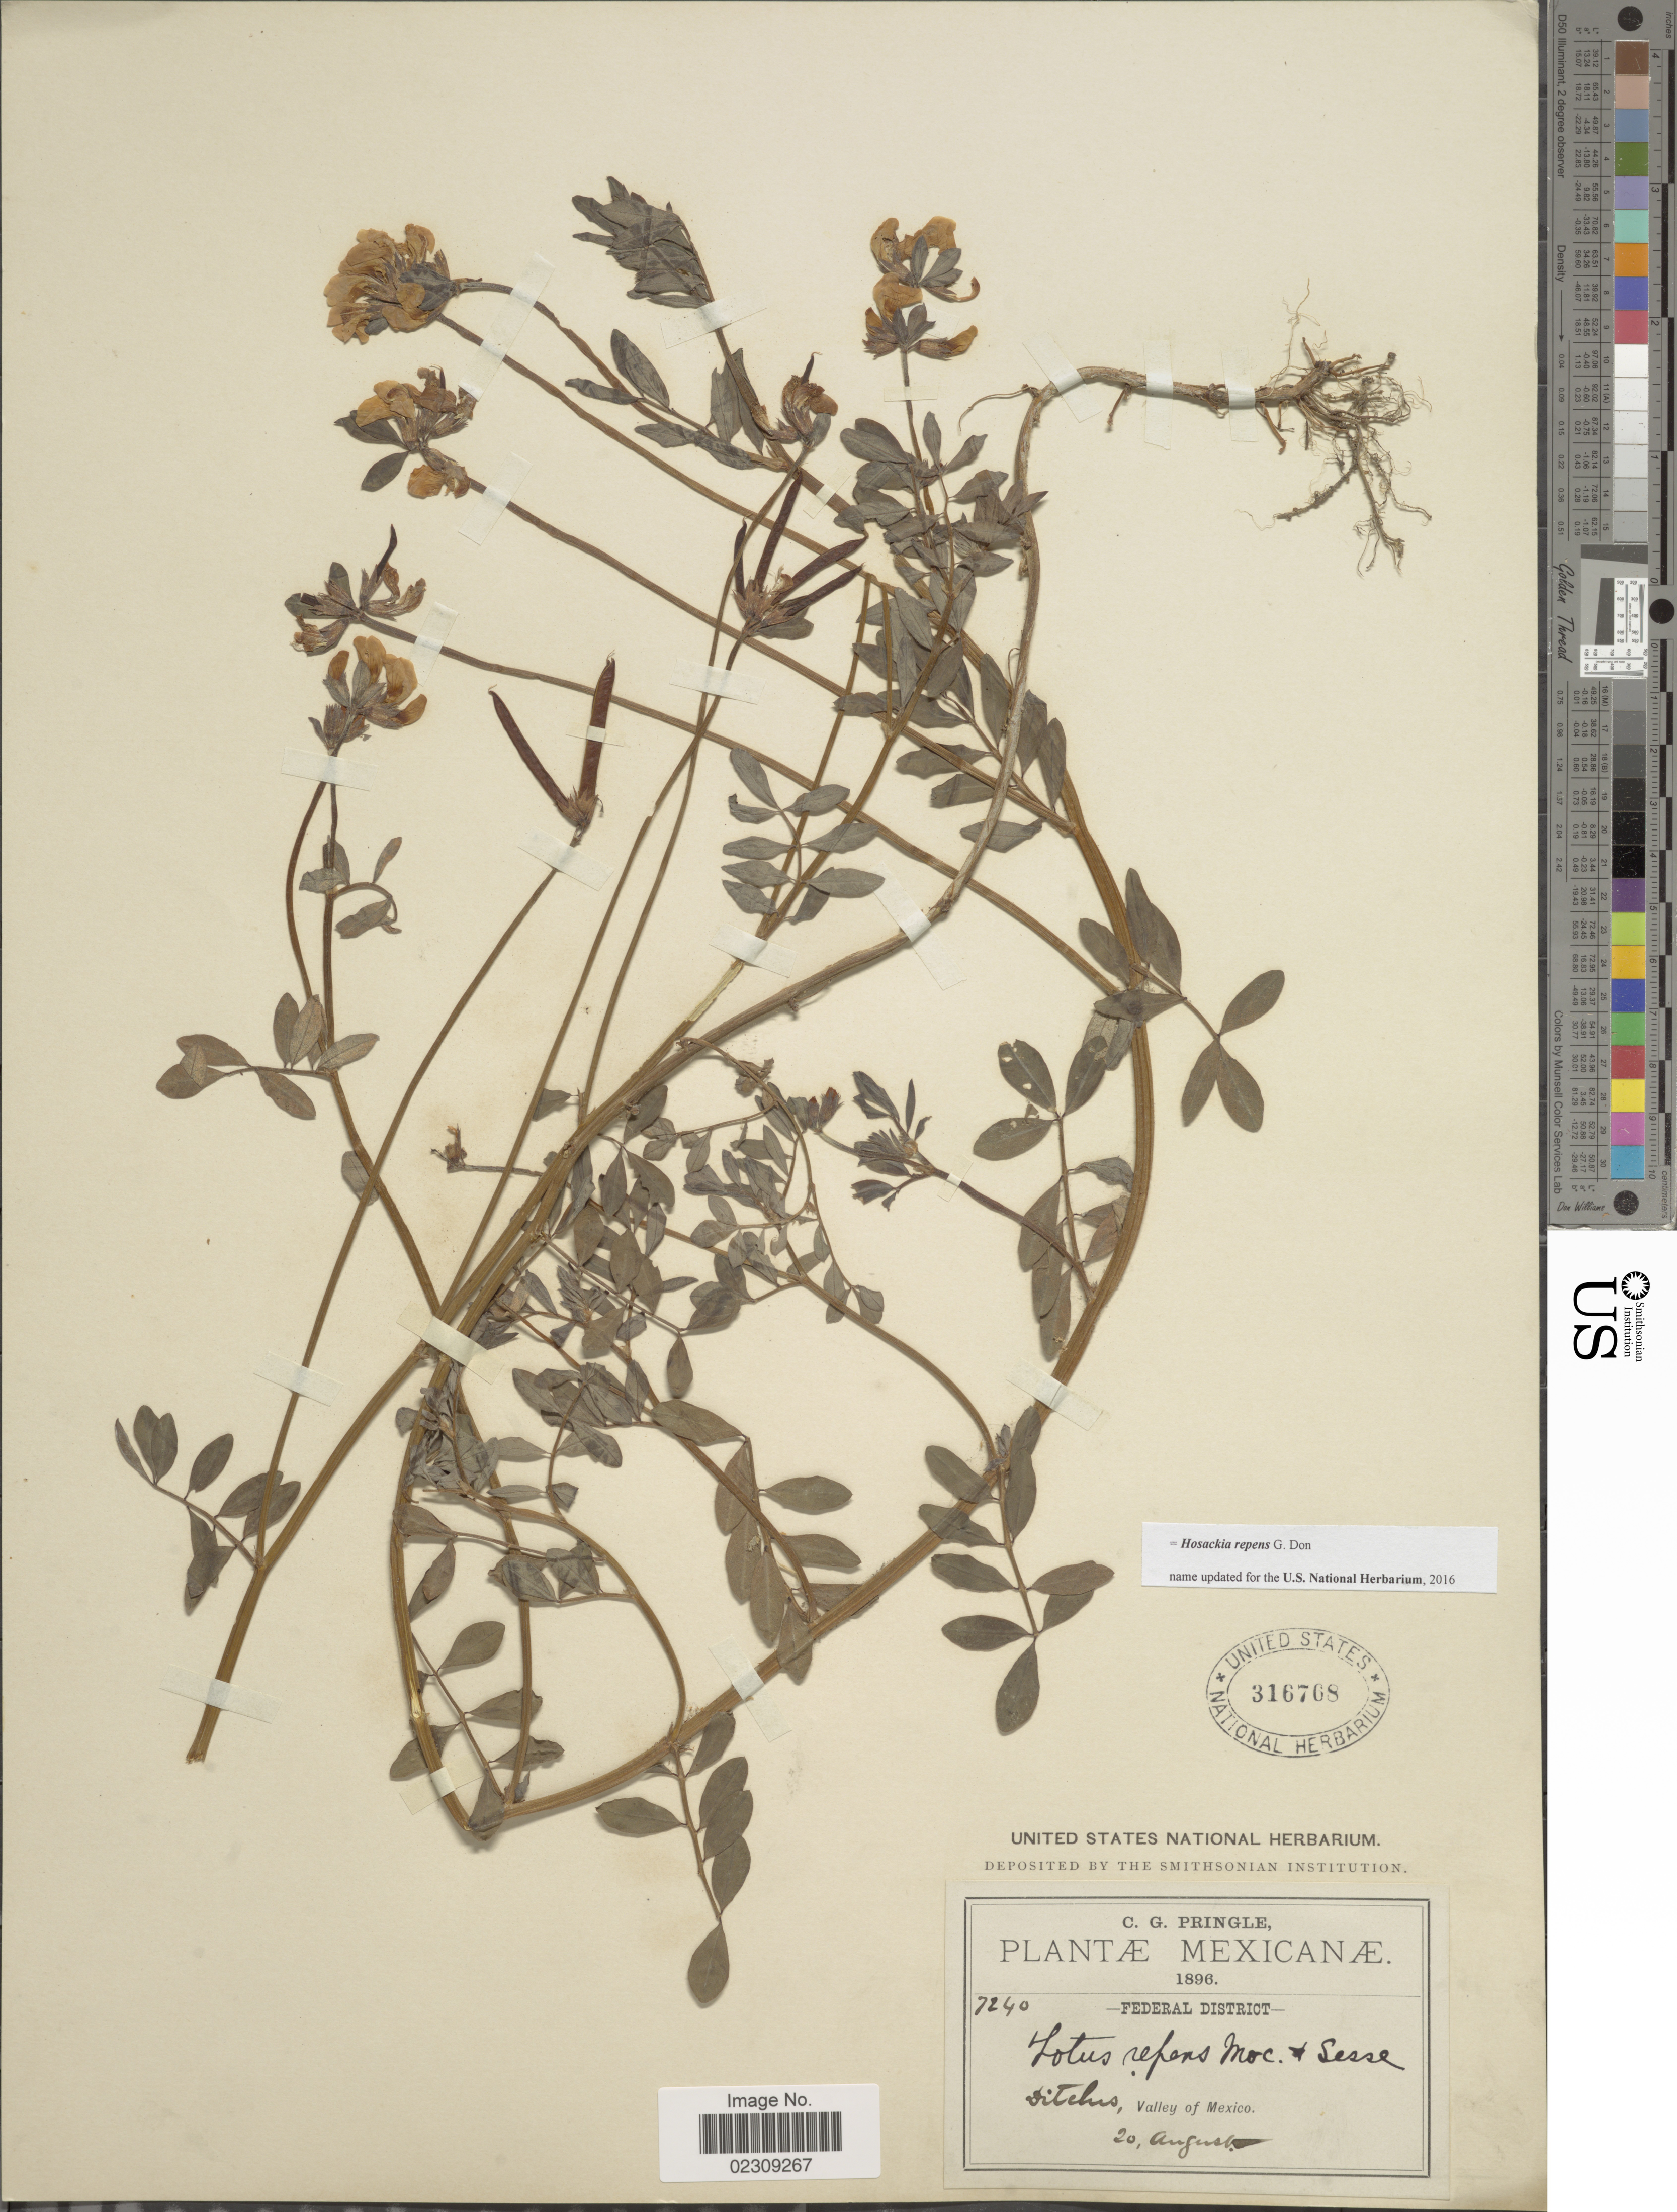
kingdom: Plantae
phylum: Tracheophyta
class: Magnoliopsida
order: Fabales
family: Fabaceae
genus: Hosackia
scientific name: Hosackia repens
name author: G. Don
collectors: C. G. Pringle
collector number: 7240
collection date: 1896-08-20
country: Mexico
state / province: Distrito Federal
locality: Federal District, Ditches, Valley of Mexico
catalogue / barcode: US 316768